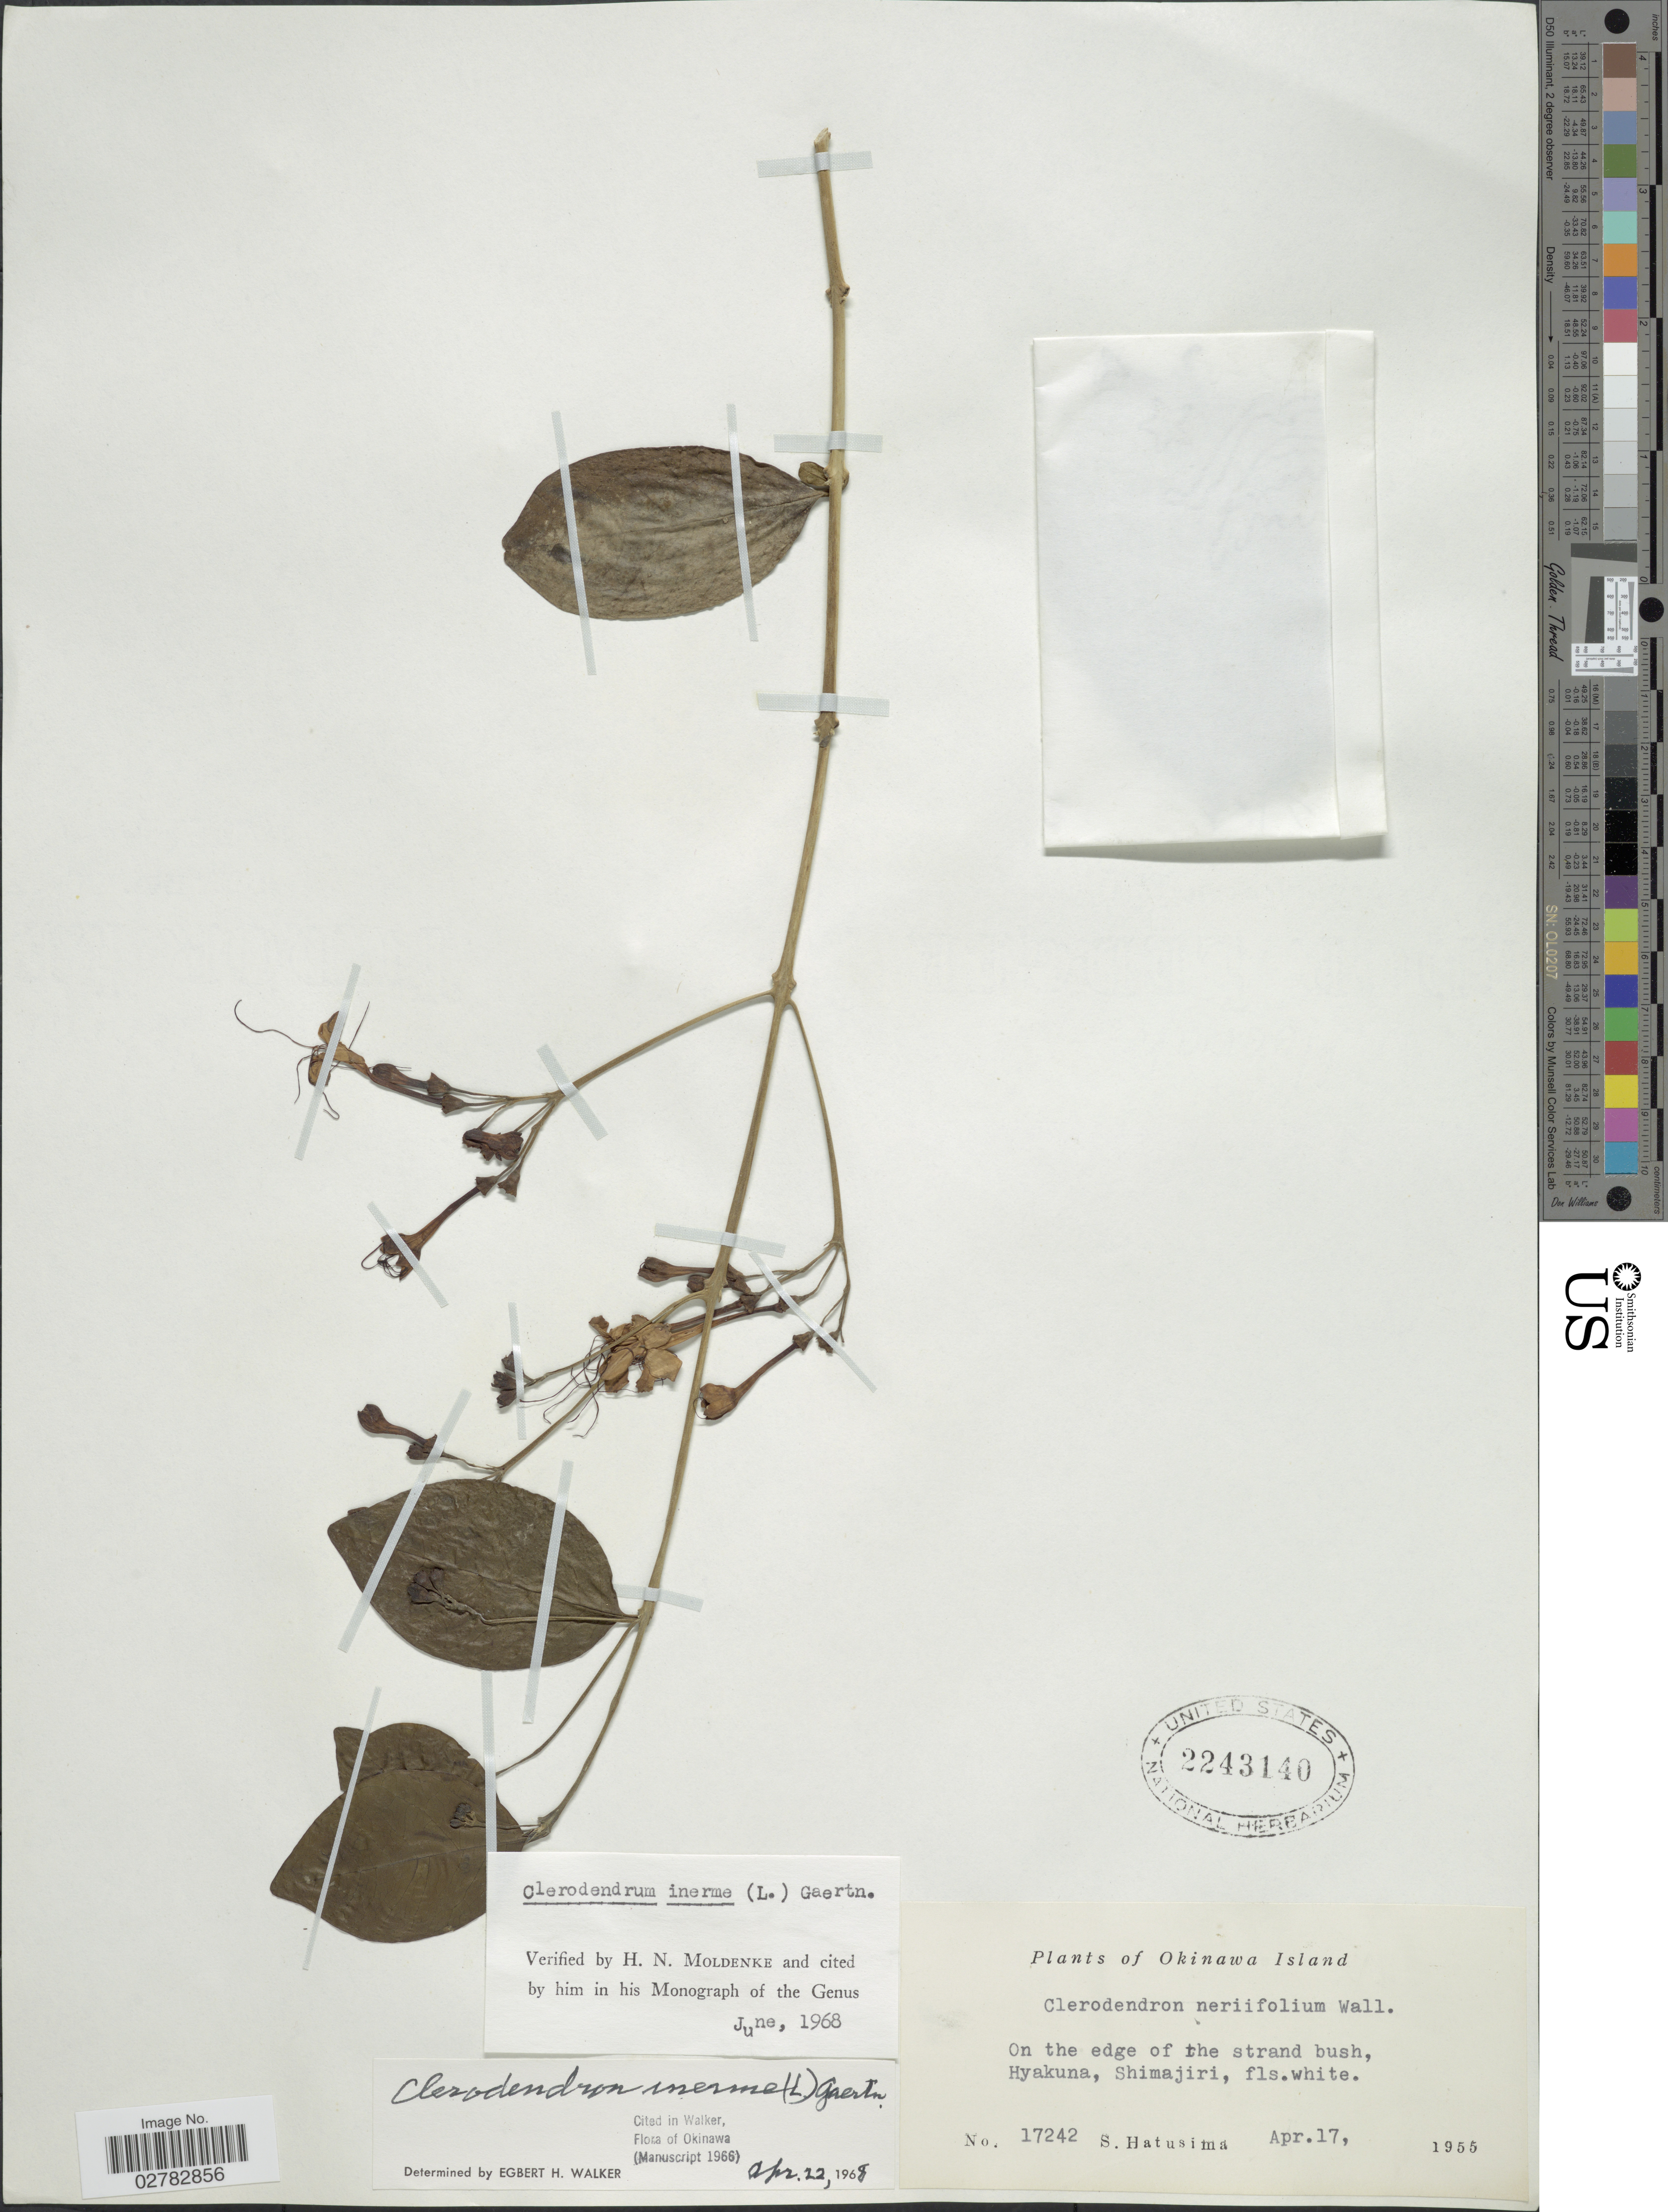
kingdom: Plantae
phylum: Tracheophyta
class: Magnoliopsida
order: Lamiales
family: Lamiaceae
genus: Clerodendrum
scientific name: Clerodendrum inerme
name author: (L.) Gaertn.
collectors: S. Hatusima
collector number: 17242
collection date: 1955-04-17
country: Japan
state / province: Okinawa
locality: On the edge of the strand beach, Hyakuna, Shimajiri.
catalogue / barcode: US 2243140